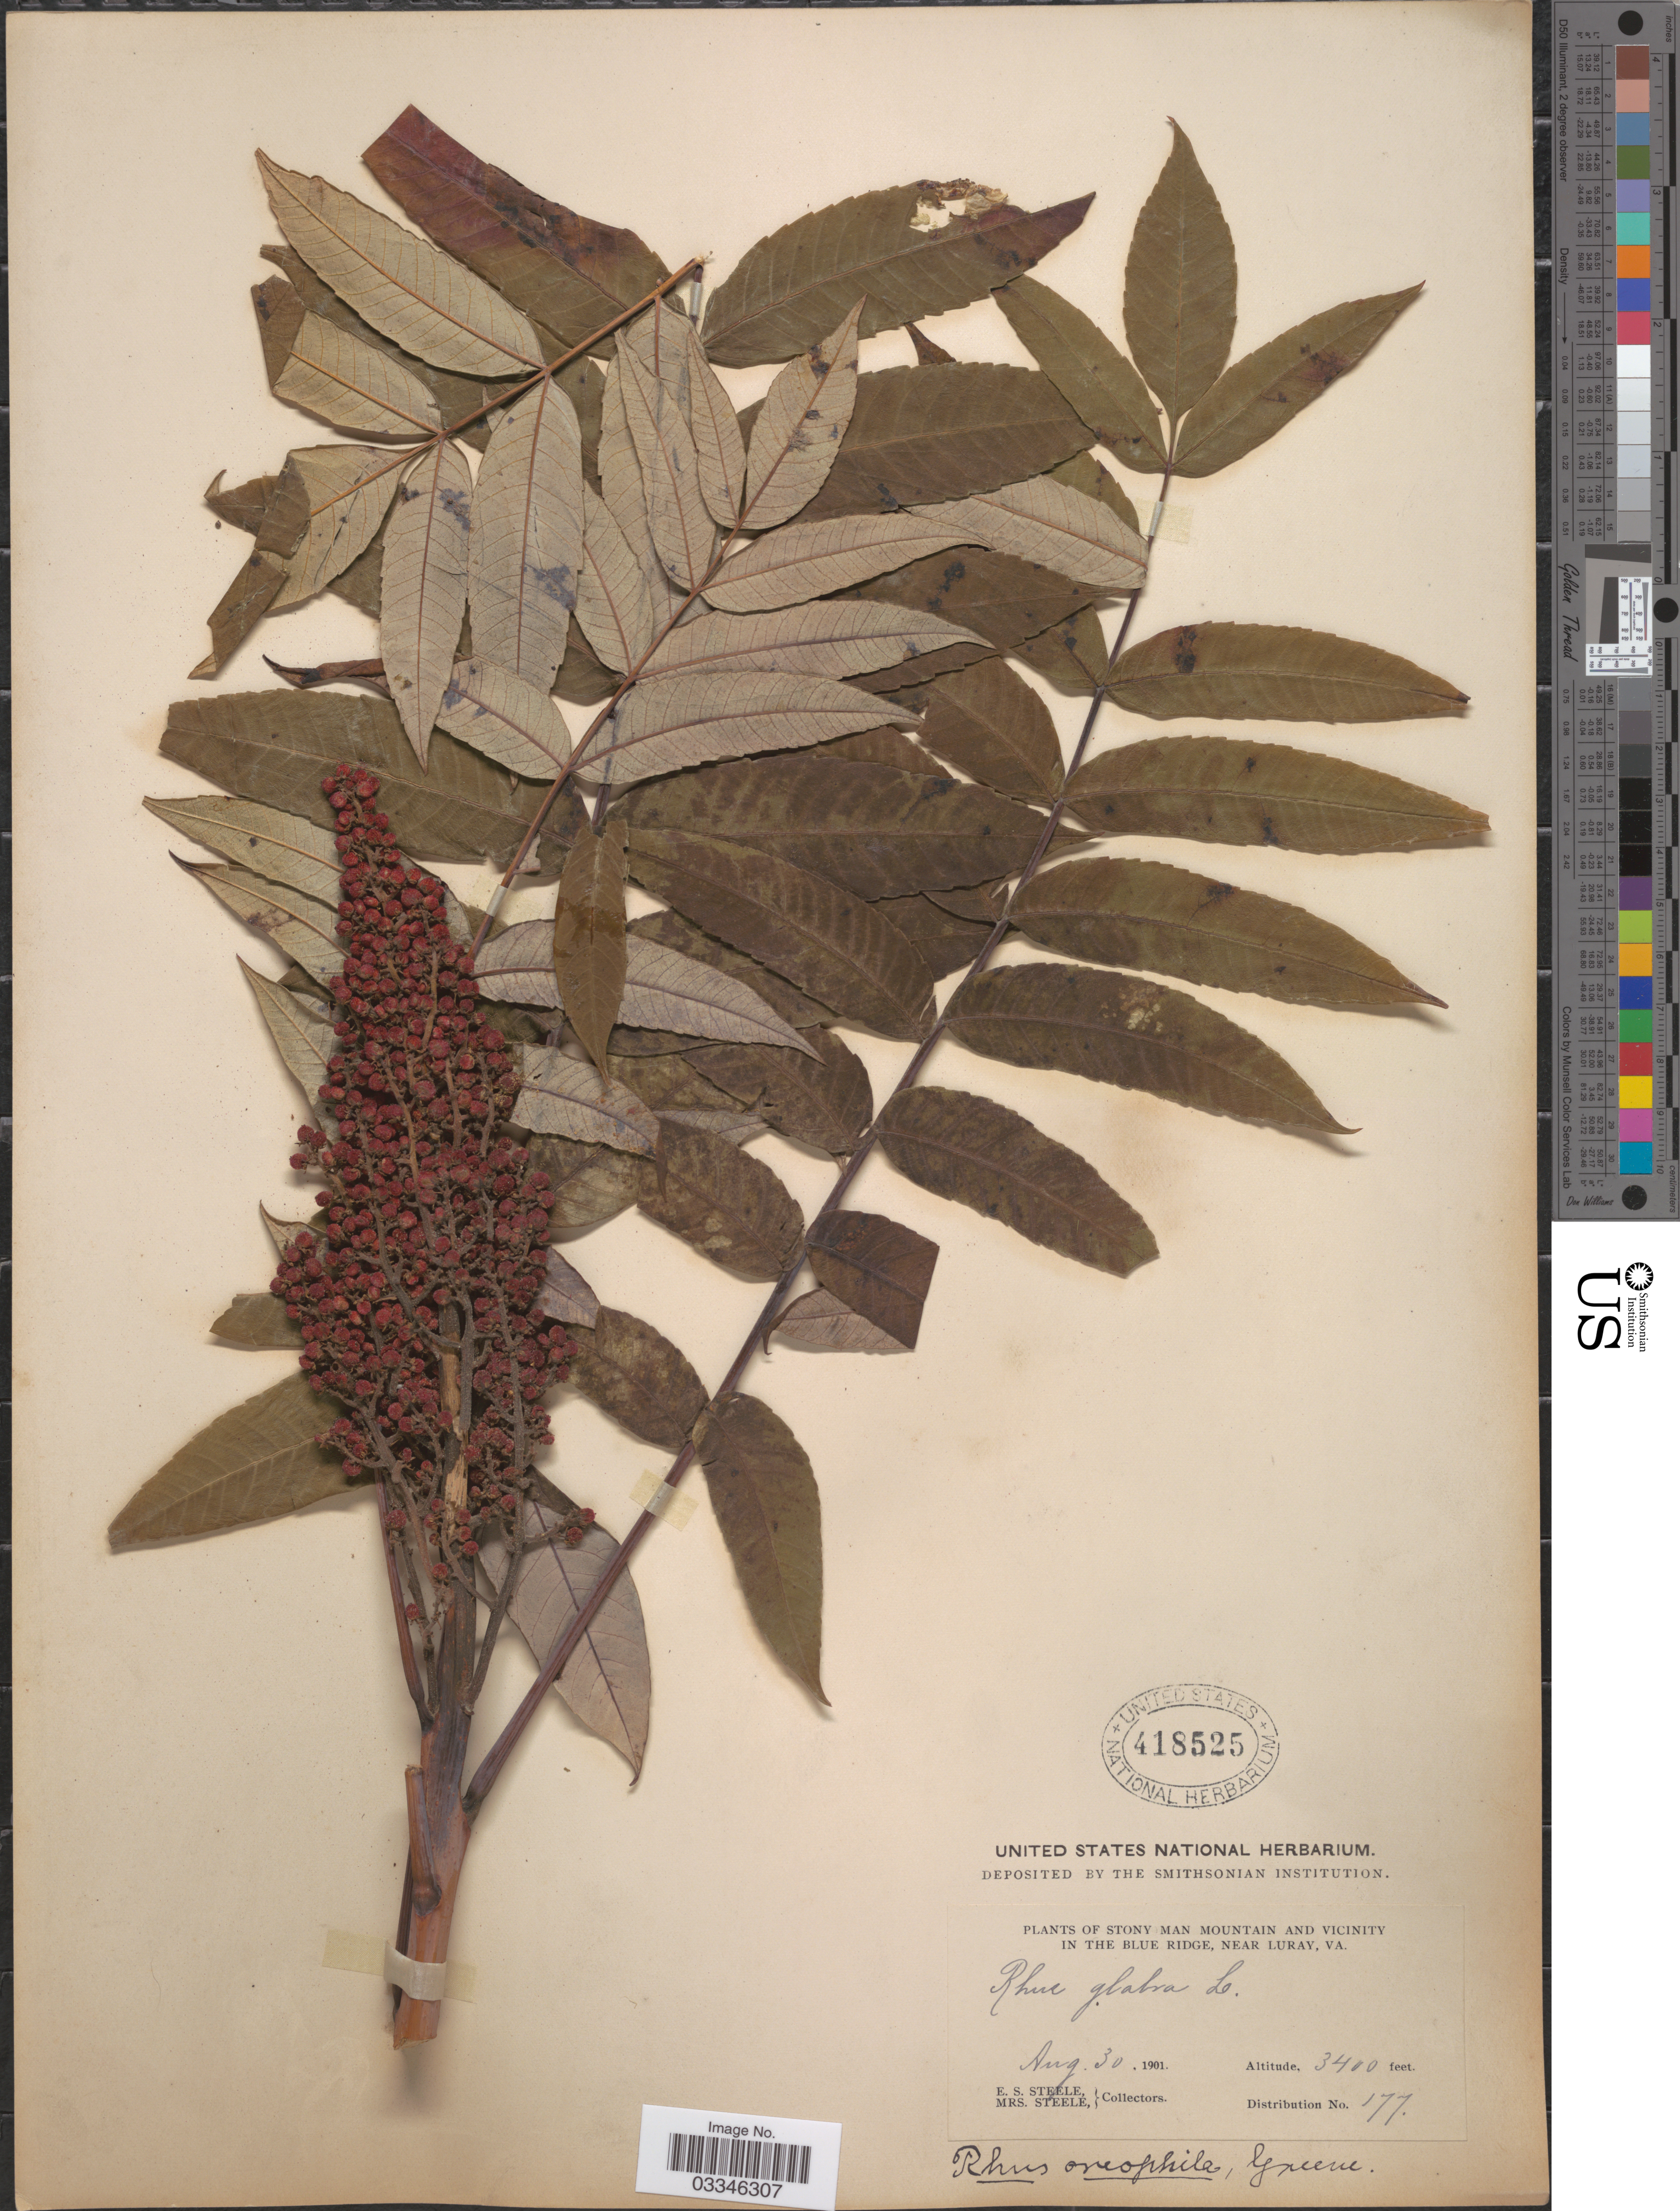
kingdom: Plantae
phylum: Tracheophyta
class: Magnoliopsida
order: Sapindales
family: Anacardiaceae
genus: Rhus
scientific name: Rhus oreophila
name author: Greene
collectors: E. Steele & Mrs. E. S. Steele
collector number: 177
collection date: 1901-08-30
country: United States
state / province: Virginia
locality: Stony Man Mountain and Vicinity in the Blue Ridge, near Luray.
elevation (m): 1036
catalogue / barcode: US 418525